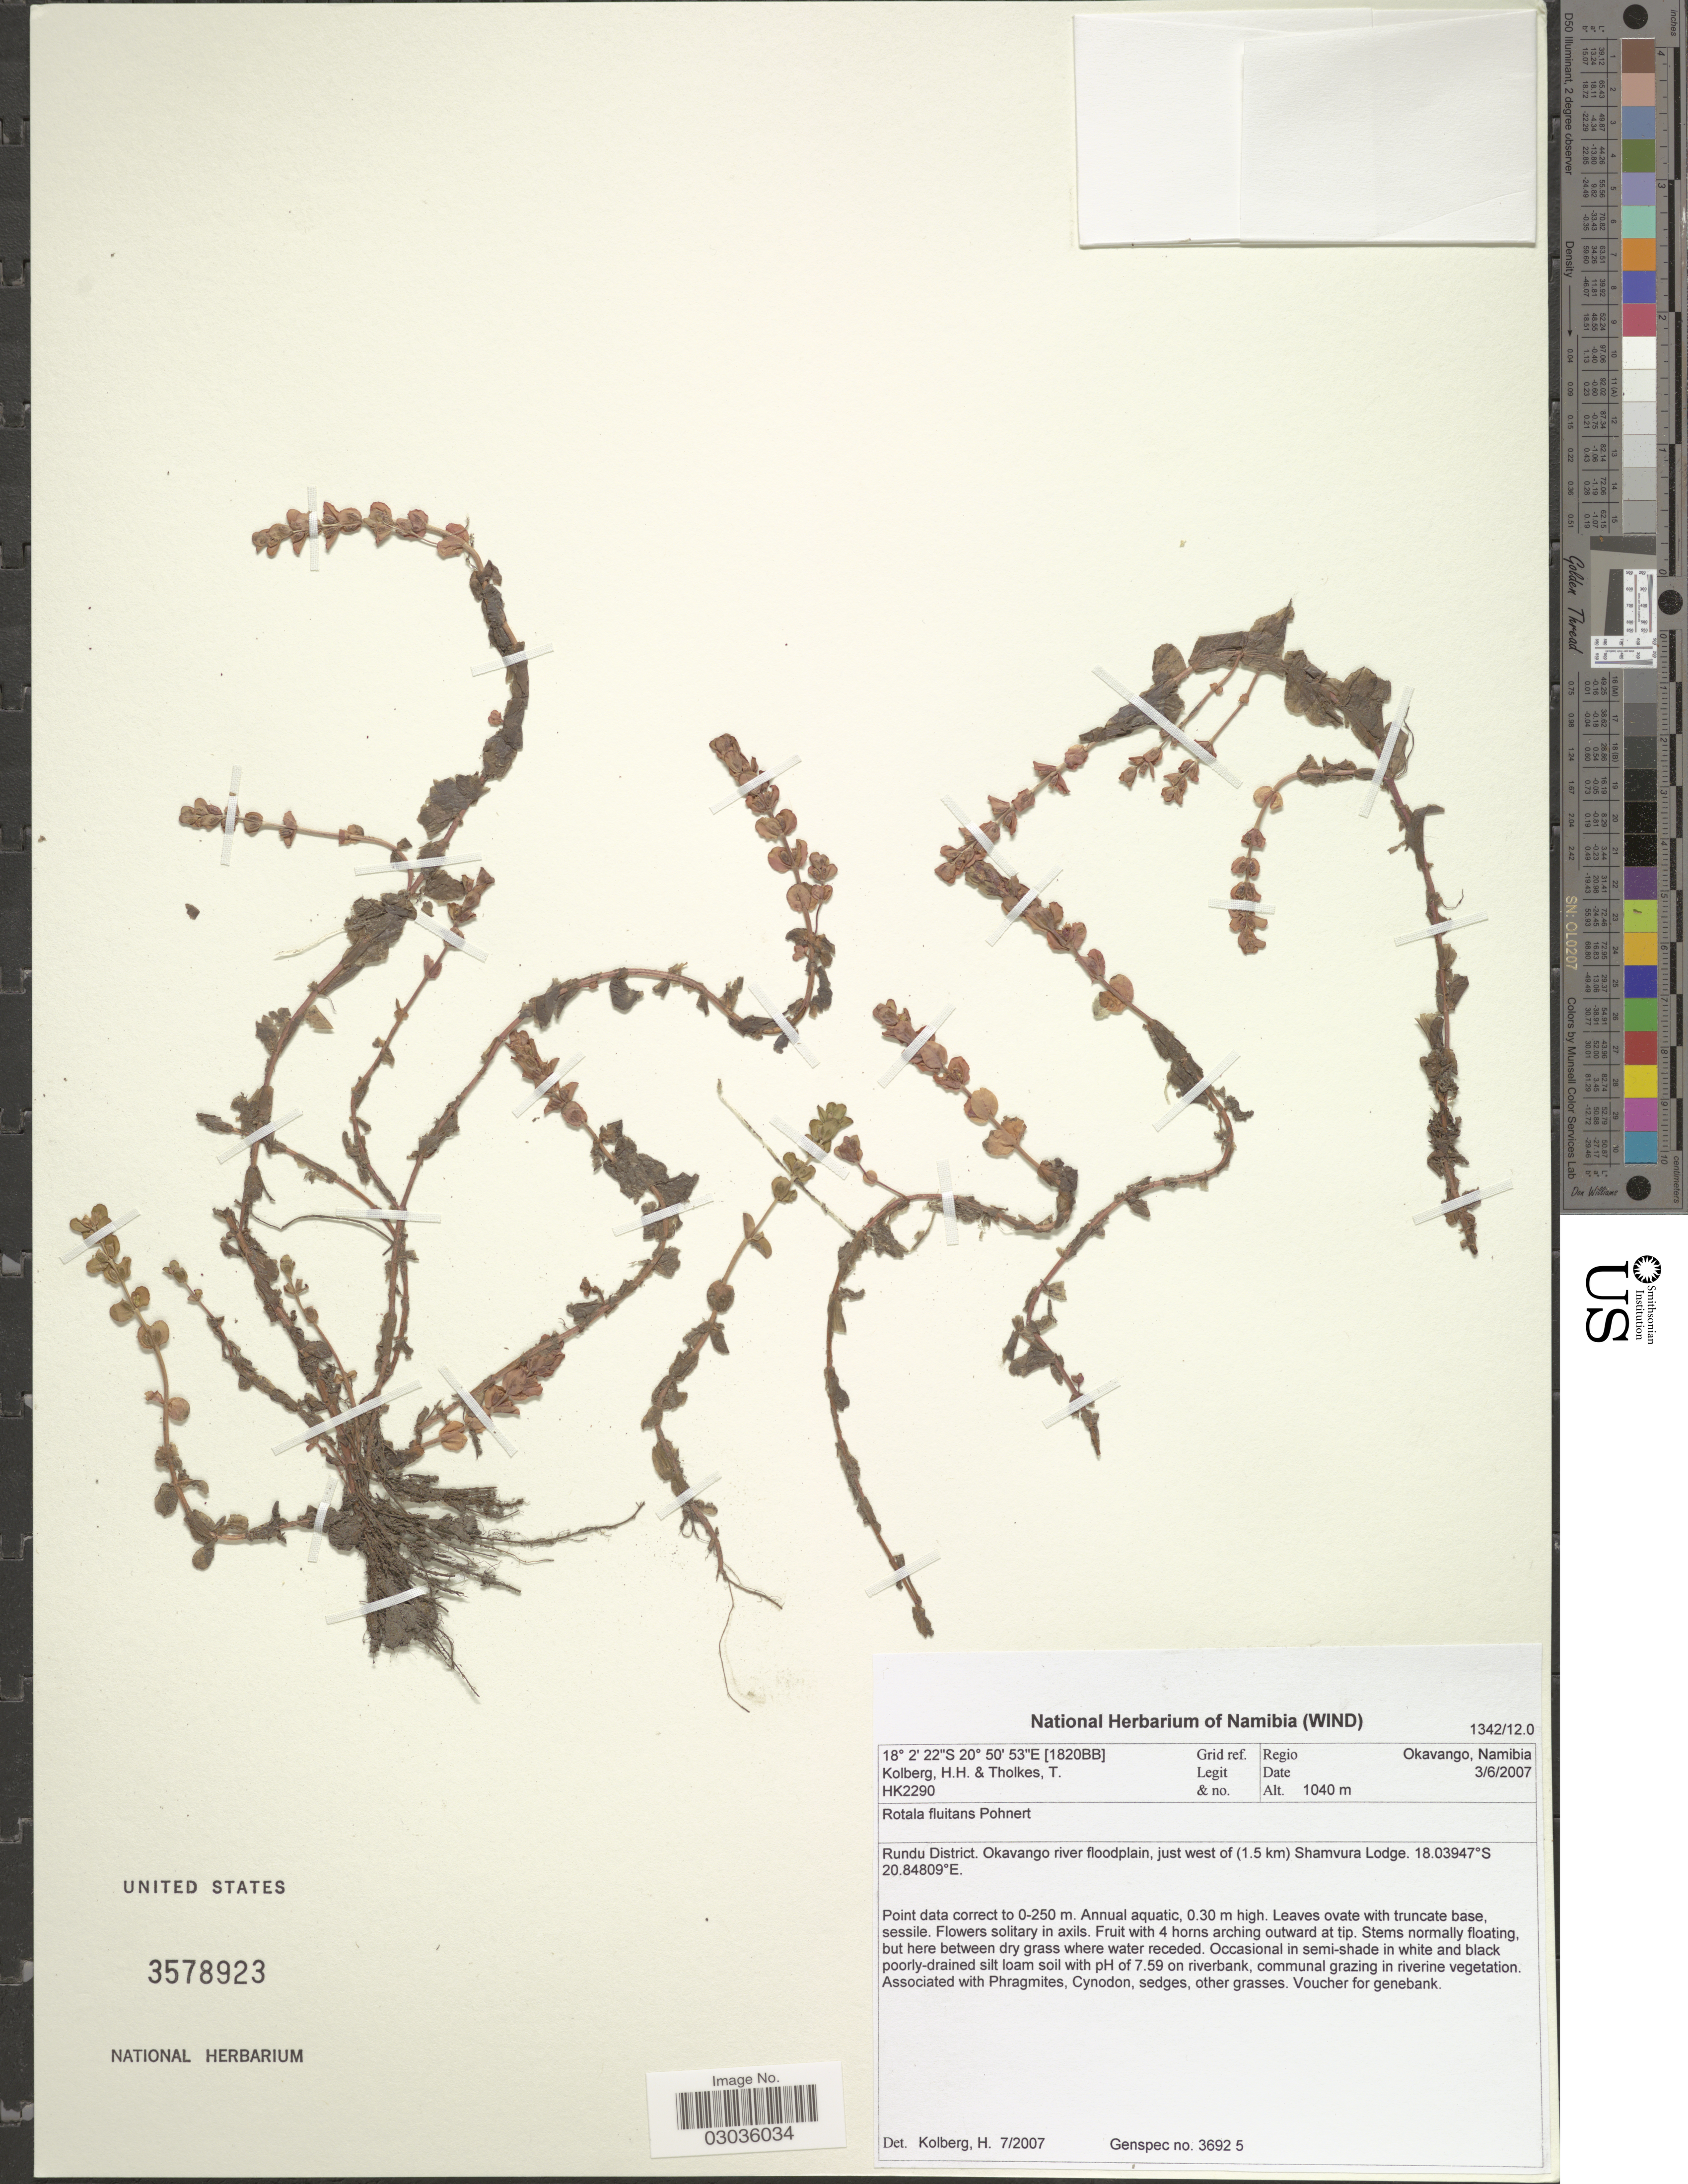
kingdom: Plantae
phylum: Tracheophyta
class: Magnoliopsida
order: Myrtales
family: Lythraceae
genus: Rotala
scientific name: Rotala fluitans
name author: Pohnert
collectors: H. H. Kolberg & T. Tholkes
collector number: HK2290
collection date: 2007-06-03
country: Namibia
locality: Grid ref. [1820BB], regio Okavango, Rundu District. Okavango river floodplain, just west of (1.5 km) Shamvura Lodge.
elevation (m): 1040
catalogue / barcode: US 3578923